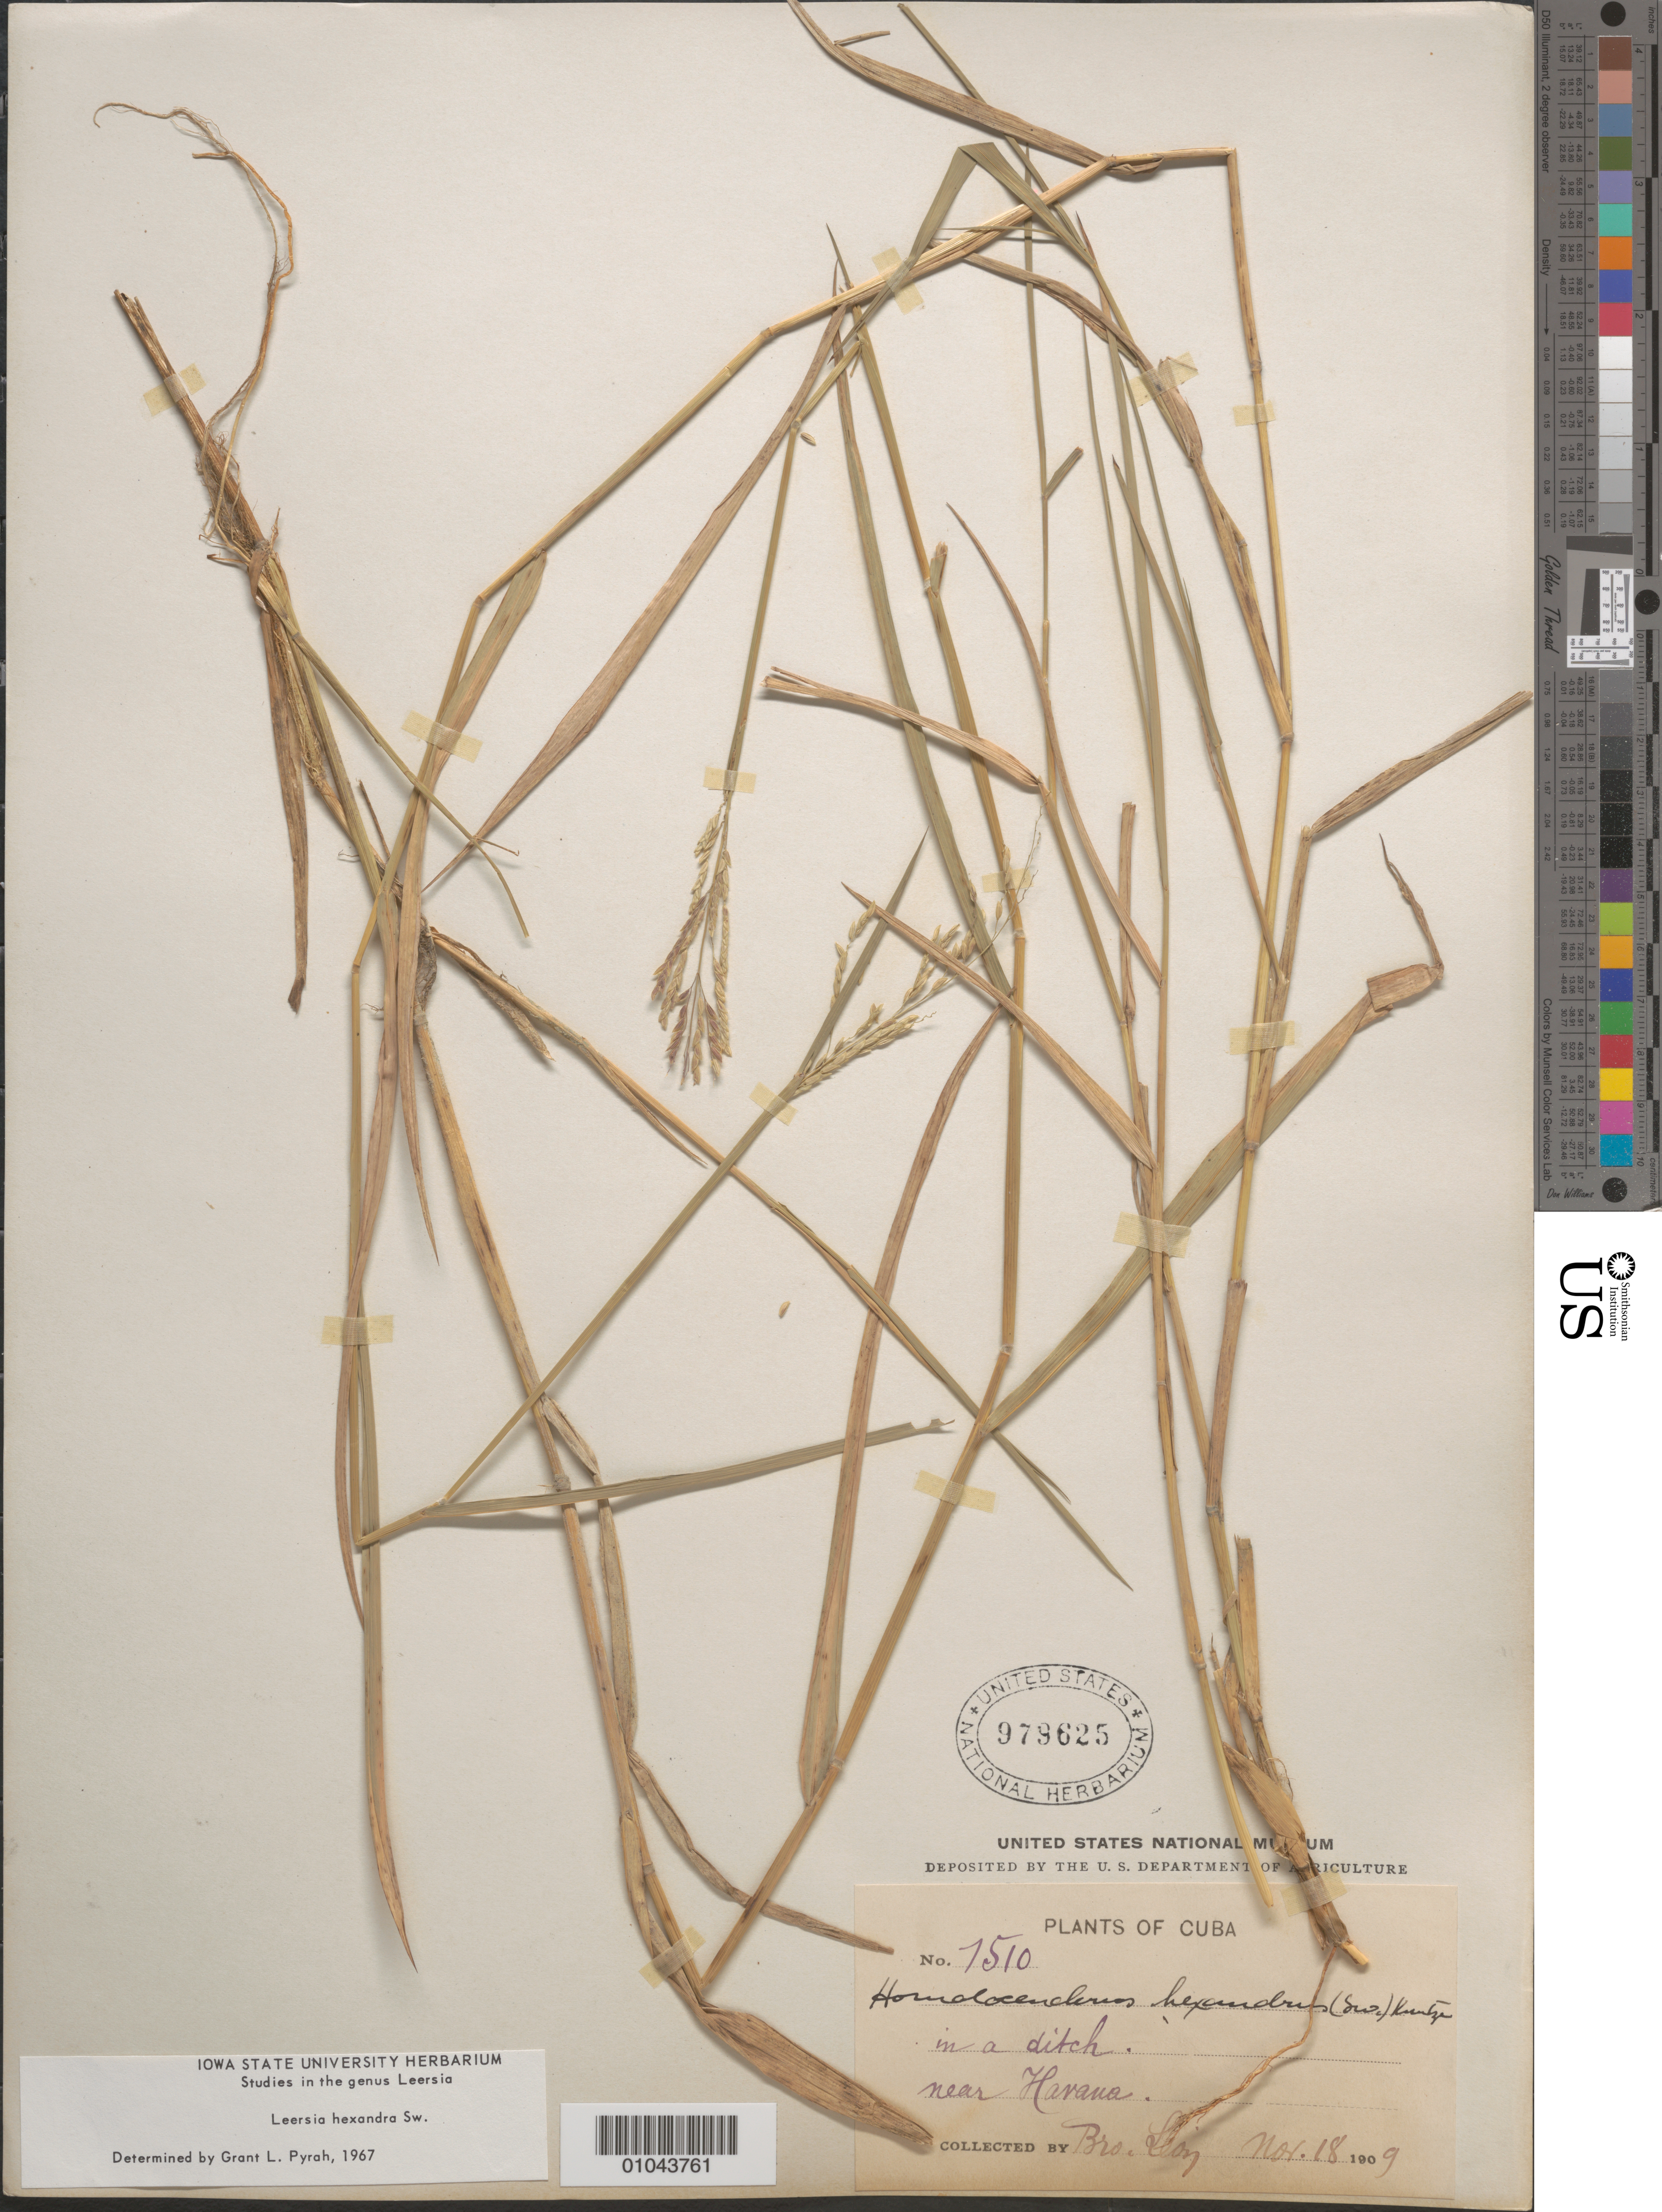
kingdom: Plantae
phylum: Tracheophyta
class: Liliopsida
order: Poales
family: Poaceae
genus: Leersia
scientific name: Leersia hexandra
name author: Sw.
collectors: Bro. León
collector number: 7510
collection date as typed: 18 Nov 1909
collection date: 1909-11-18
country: Cuba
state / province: La Habana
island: Cuba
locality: In a ditch near Havana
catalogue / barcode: US 979625